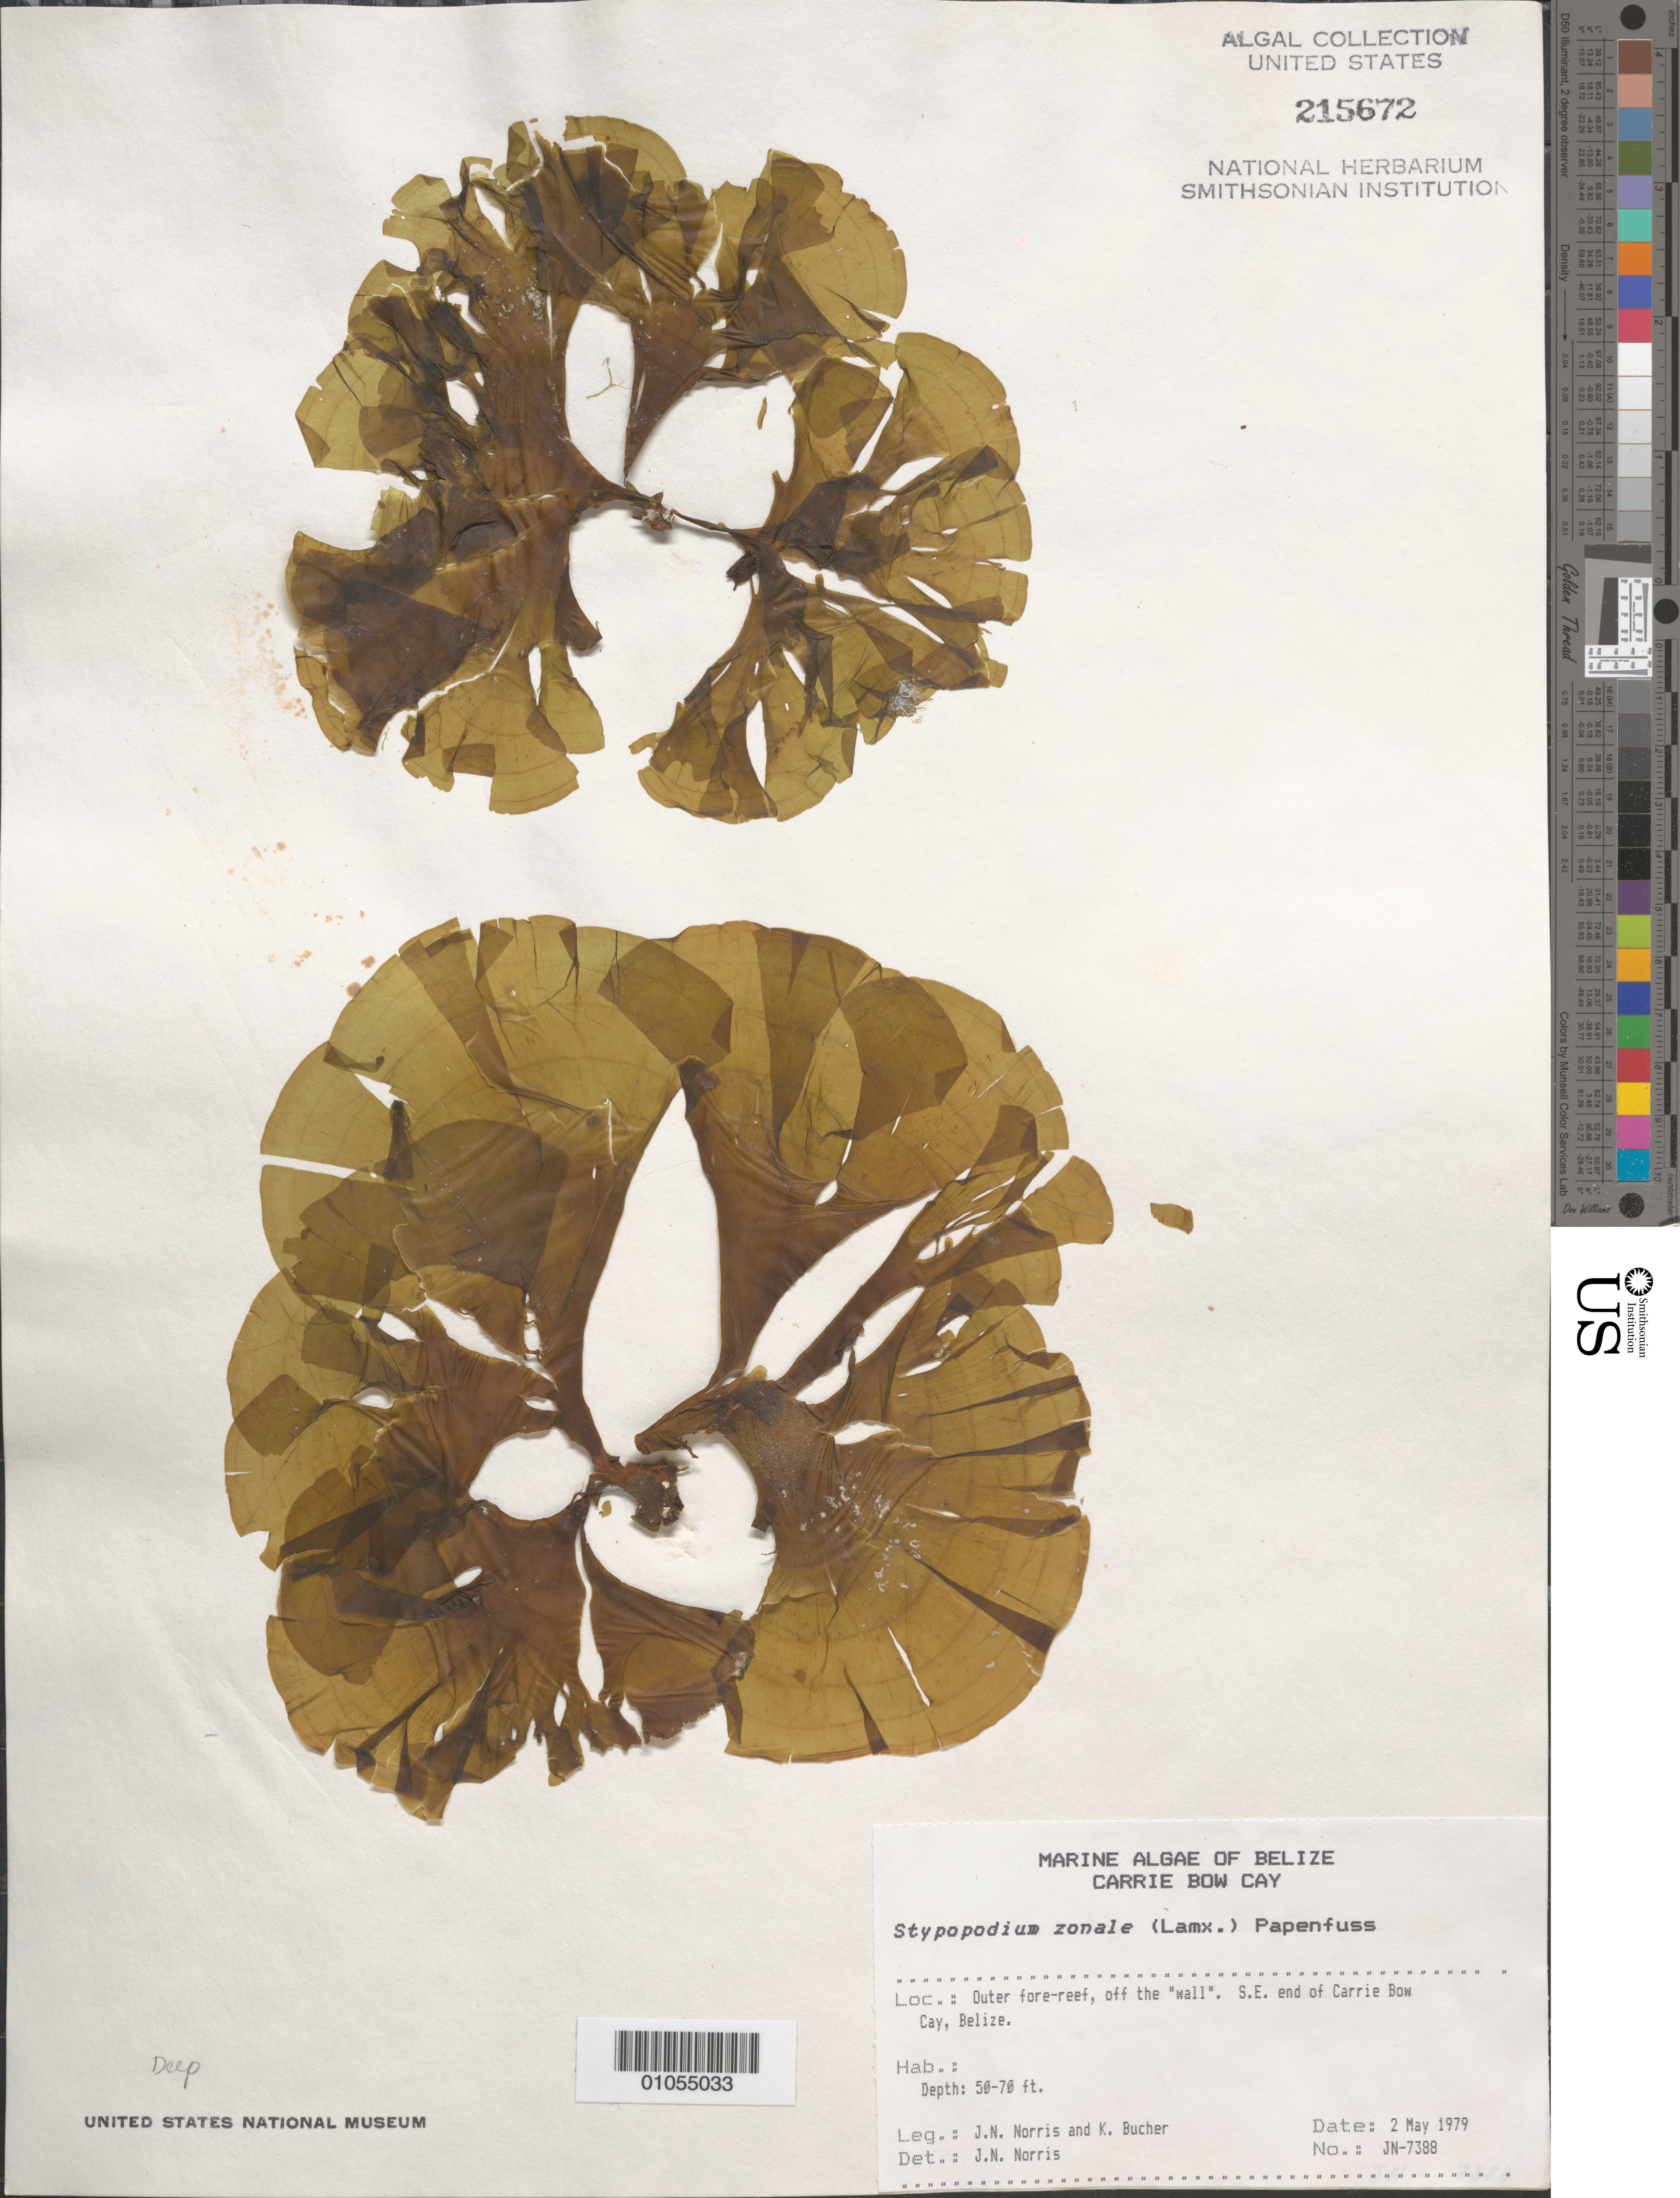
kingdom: Chromista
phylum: Ochrophyta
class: Phaeophyceae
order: Dictyotales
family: Dictyotaceae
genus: Stypopodium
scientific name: Stypopodium zonale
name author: (J.V.Lamouroux) Papenf.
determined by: Norris, James N.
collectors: J. N. Norris & K. E. Bucher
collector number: JN-7388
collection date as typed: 02 May 1979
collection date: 1979-05-02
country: Belize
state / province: Stann Creek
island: Carrie Bow Cay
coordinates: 16 48'N, 88 05'W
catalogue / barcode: US 215672